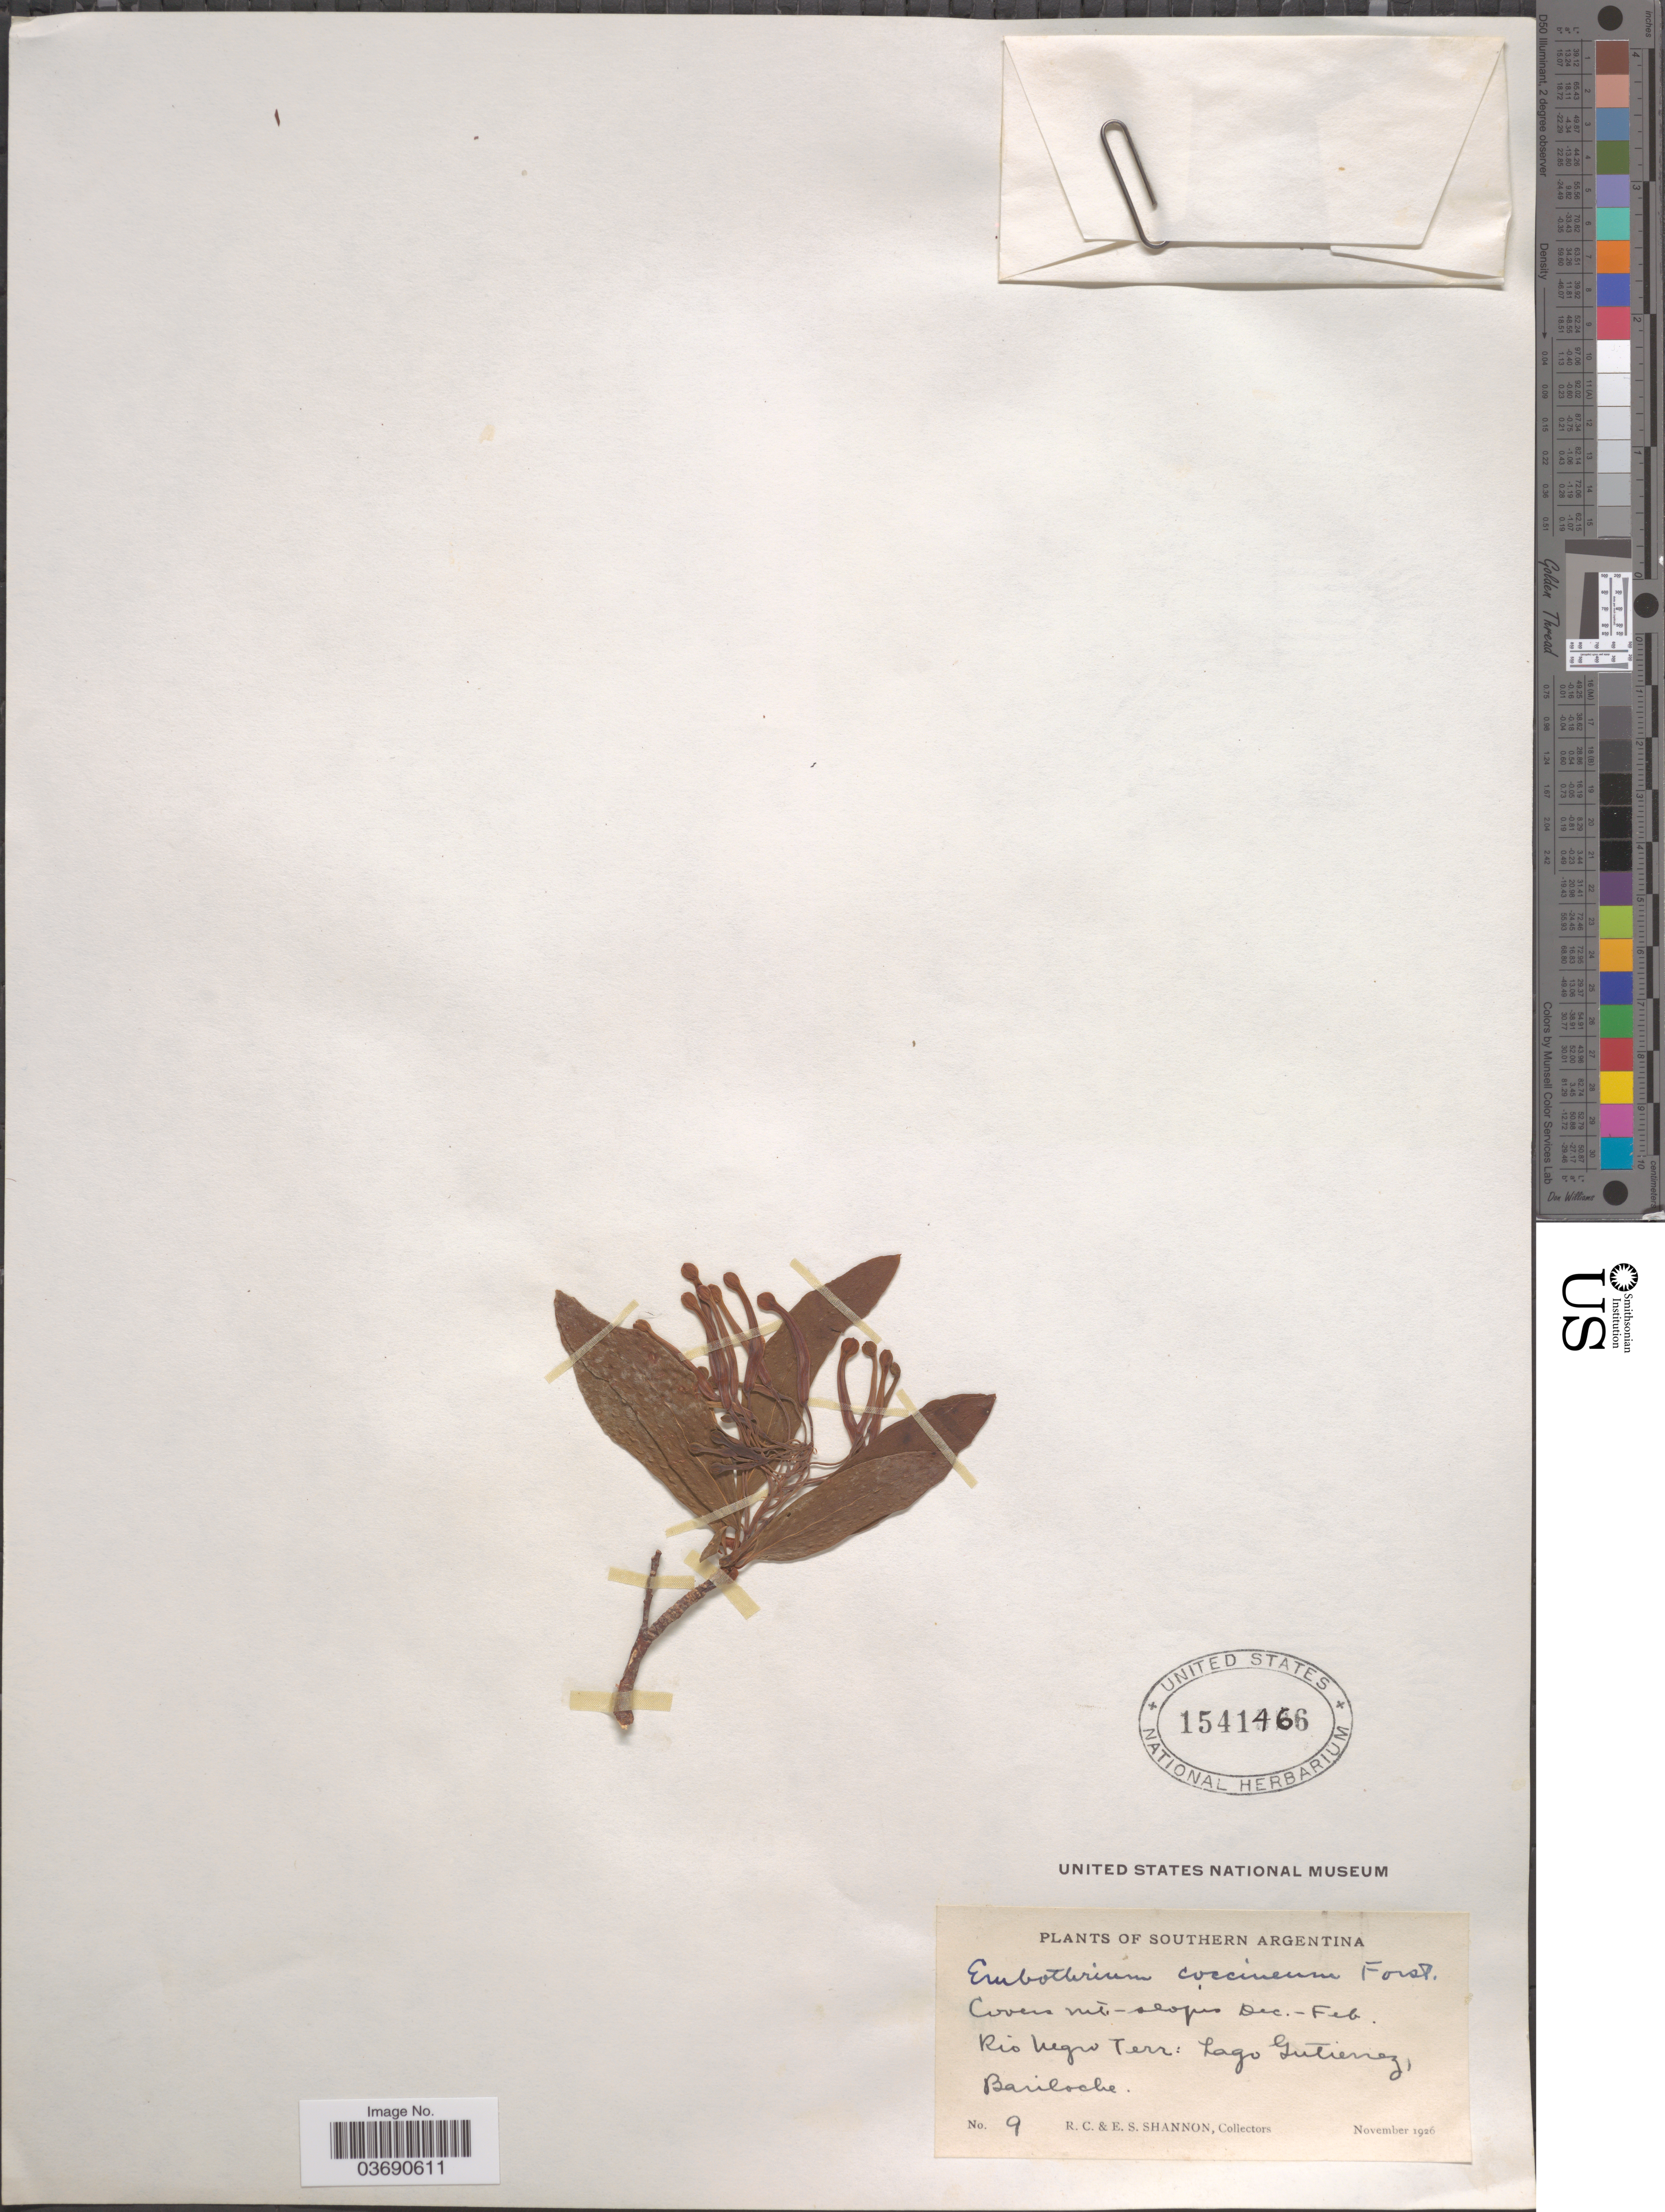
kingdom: Plantae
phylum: Tracheophyta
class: Magnoliopsida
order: Proteales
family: Proteaceae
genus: Embothrium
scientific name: Embothrium coccineum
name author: J.R. Forst. & G. Forst.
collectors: R. Shannon & E. Shannon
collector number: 9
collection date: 1926-11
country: Argentina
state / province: Rio Negro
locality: Southern Argentina. Río Negro Terr: Lago Gutierrez, Baricoche.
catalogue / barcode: US 1541466